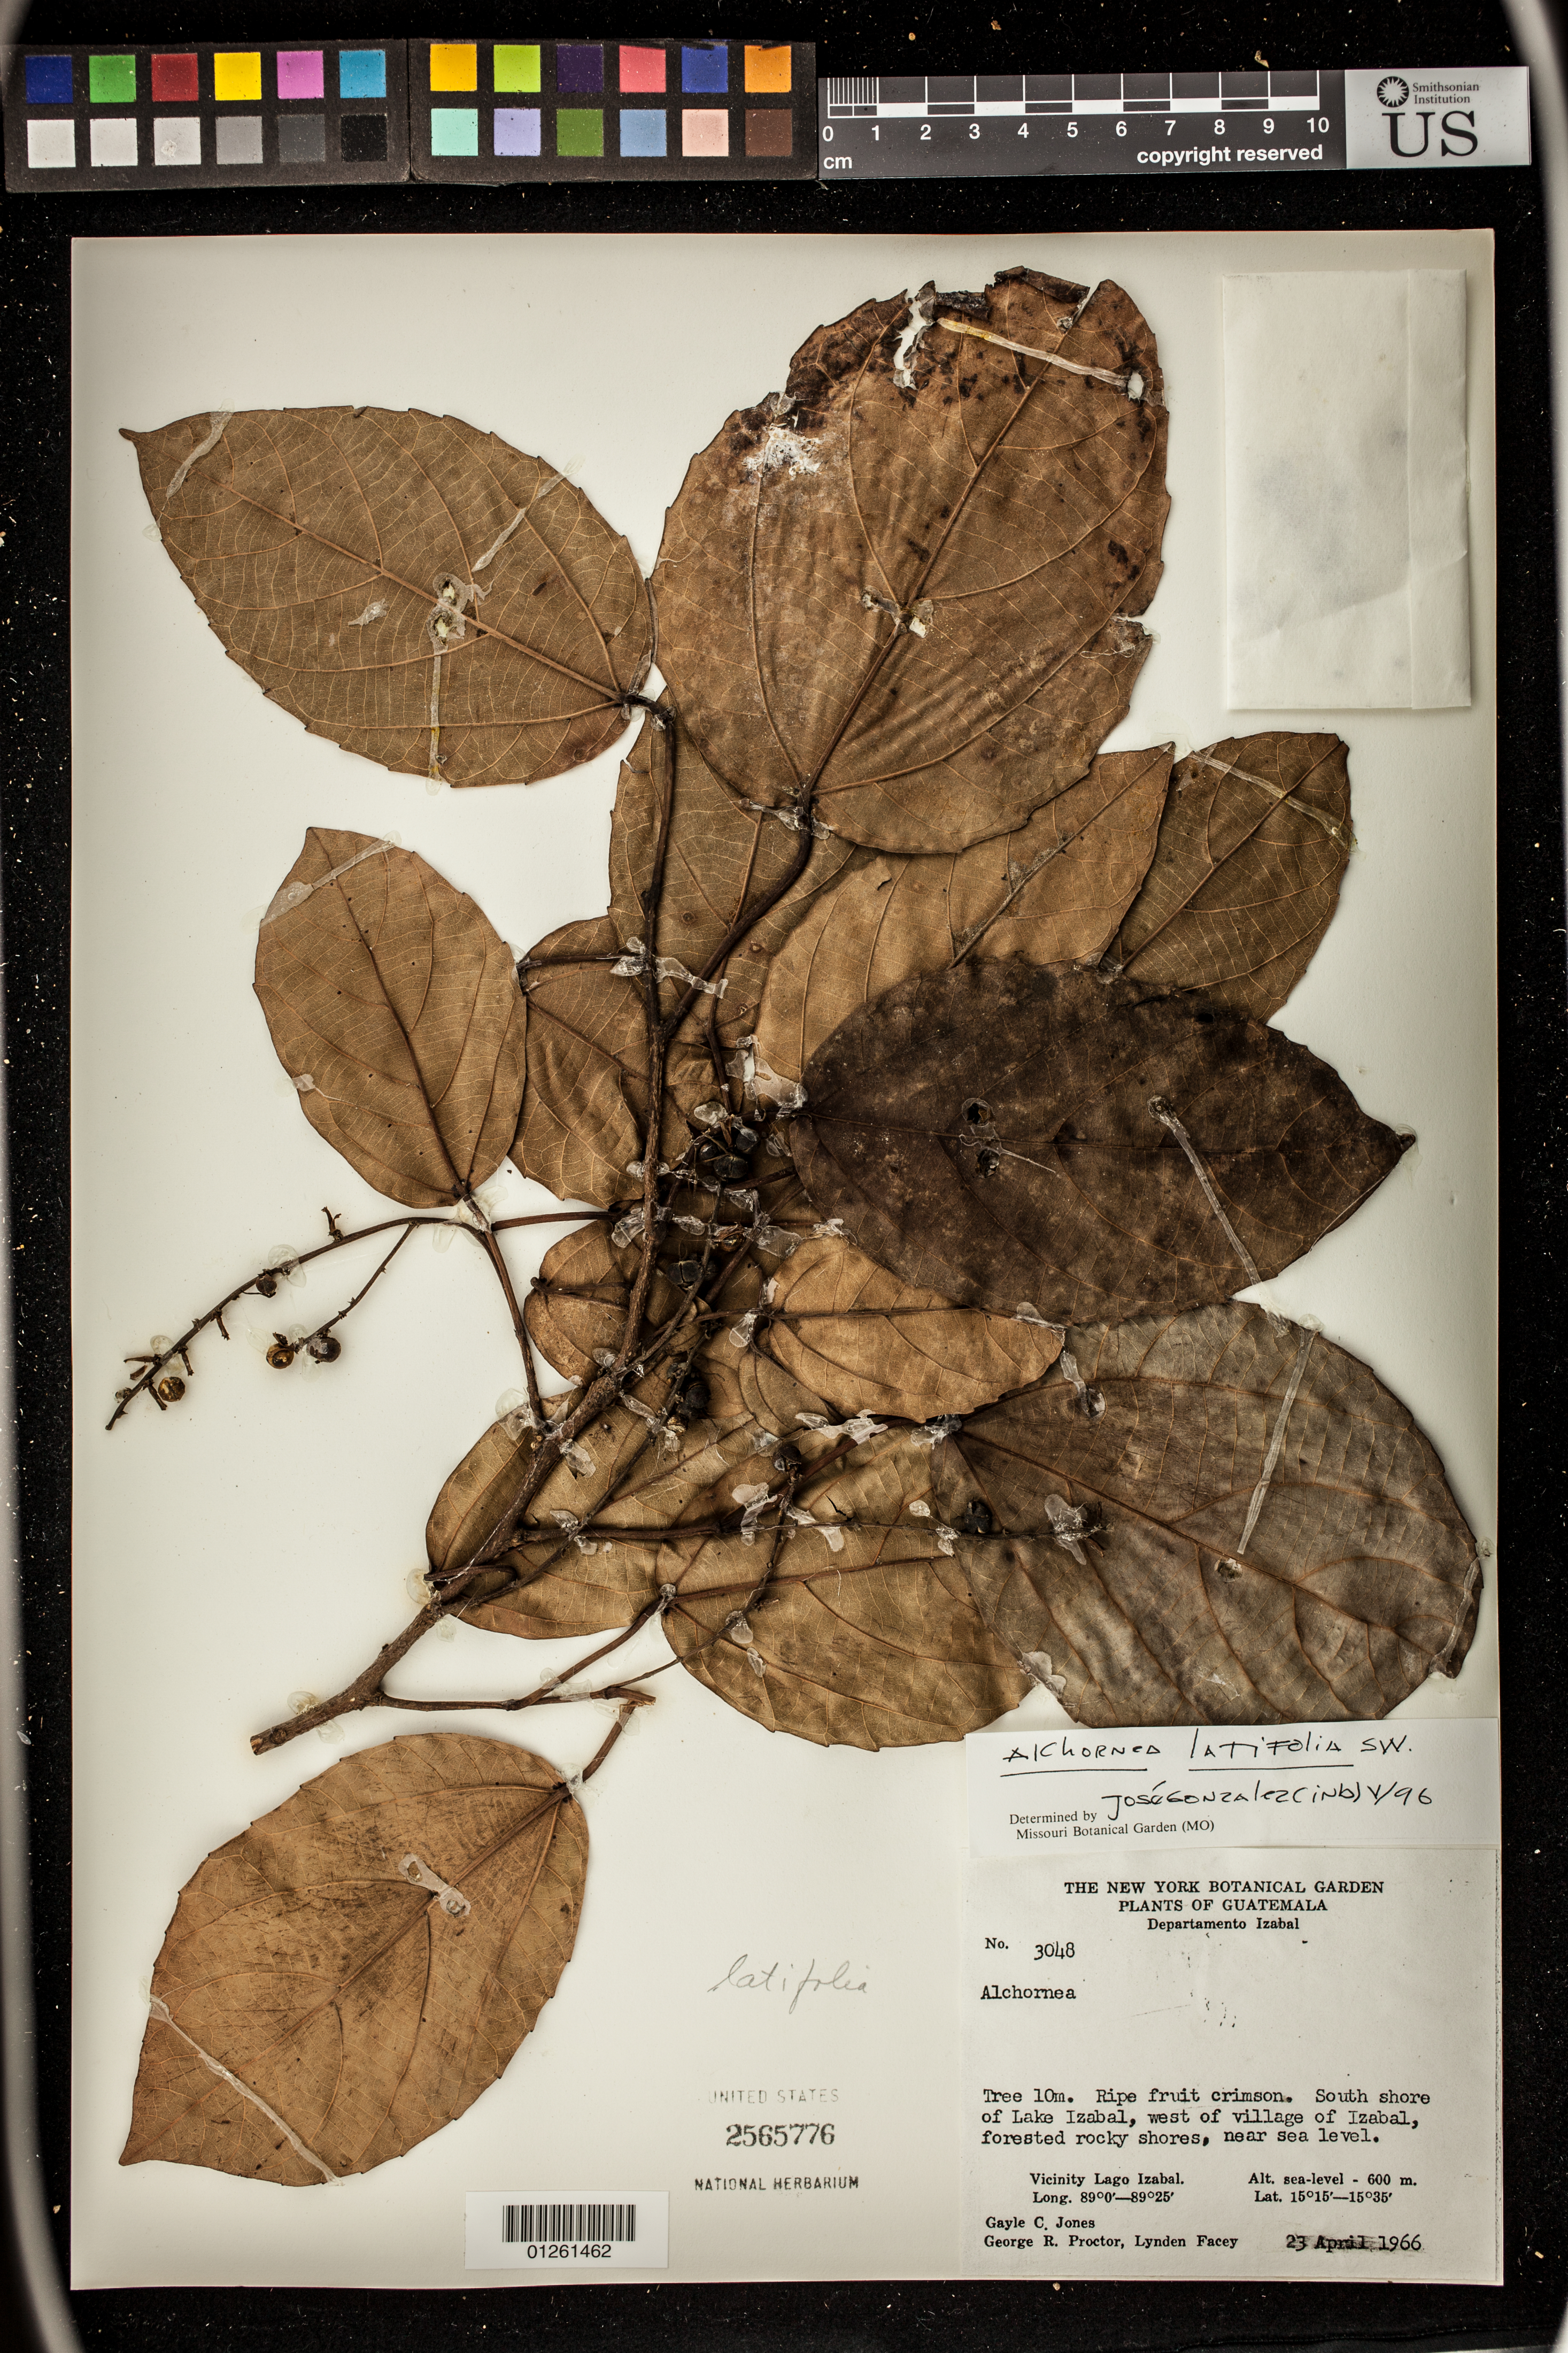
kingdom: Plantae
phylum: Tracheophyta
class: Magnoliopsida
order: Malpighiales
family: Euphorbiaceae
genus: Alchornea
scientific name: Alchornea latifolia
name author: Sw.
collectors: G. C. Jones, G. R. Proctor & L. Facey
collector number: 3048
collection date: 1966-04-23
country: Guatemala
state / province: Izabal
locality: South shore of Lake Izabal, west of village of Izabal.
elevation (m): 0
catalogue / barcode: US 2565776